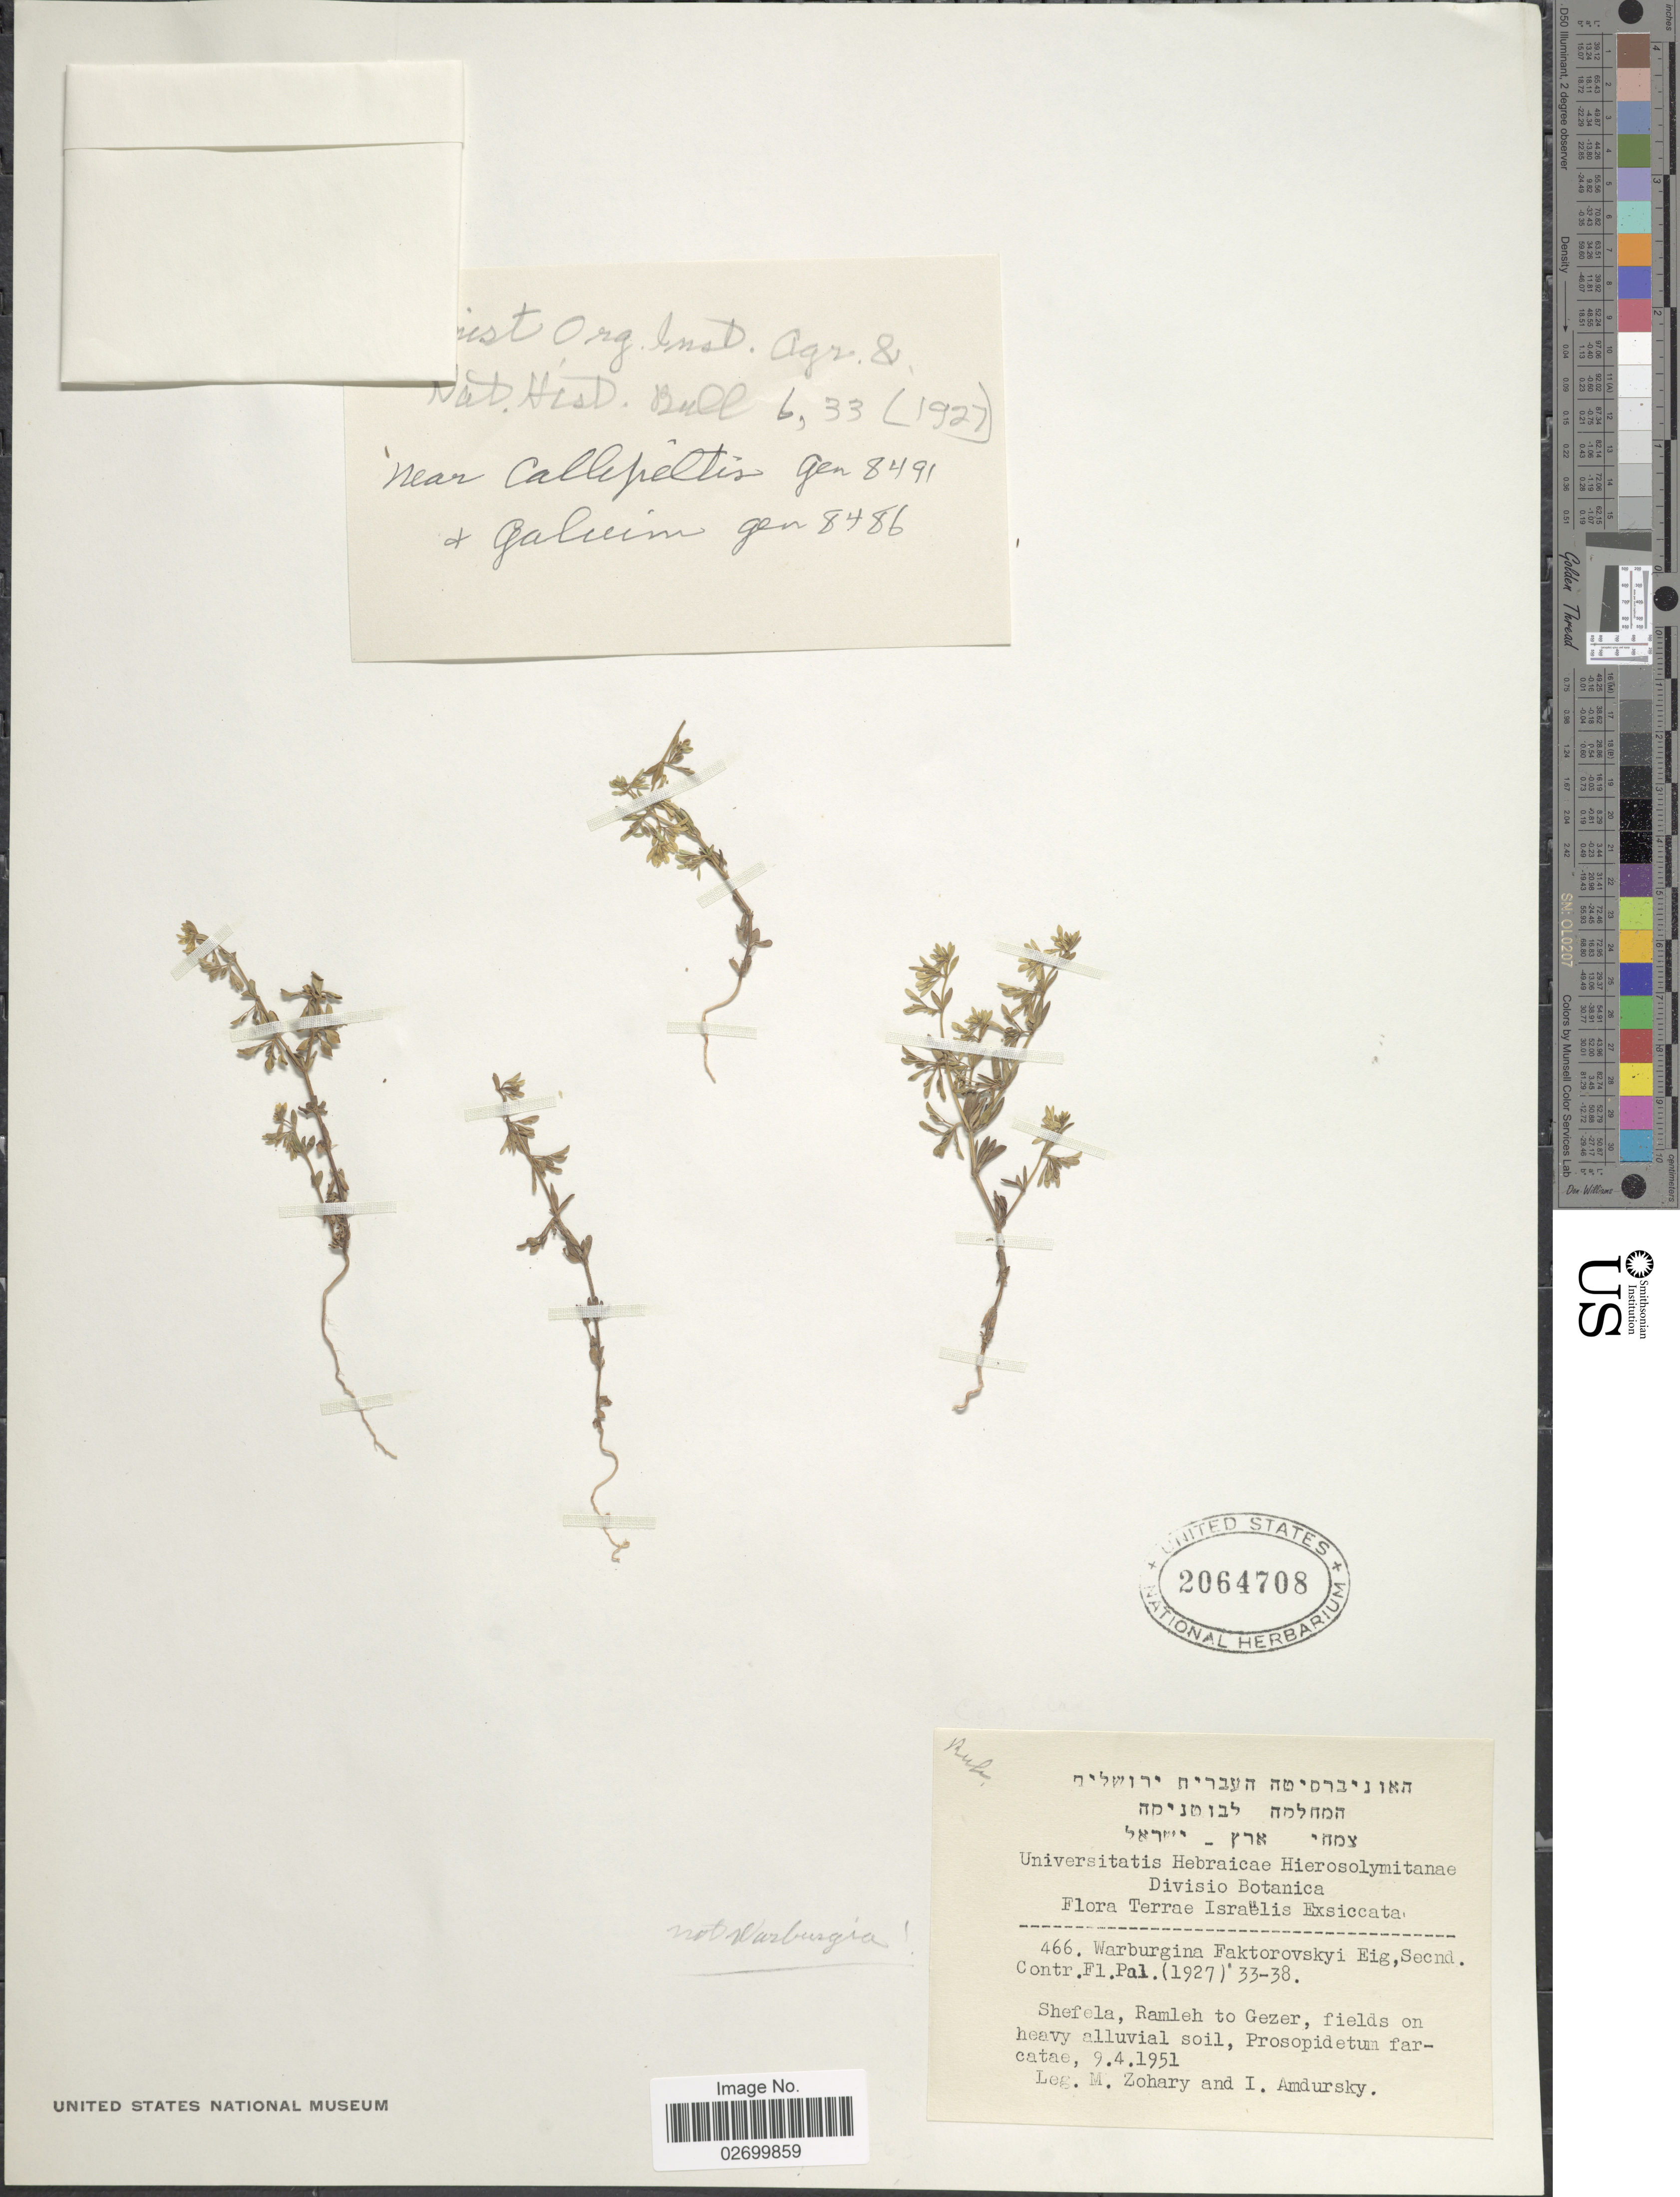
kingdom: Plantae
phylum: Tracheophyta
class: Magnoliopsida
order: Gentianales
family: Rubiaceae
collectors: M. Zohary & I. Amdursky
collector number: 466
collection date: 1951-04-09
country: Israel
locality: Shefela, Ramleh to Gezer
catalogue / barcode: US 2064708